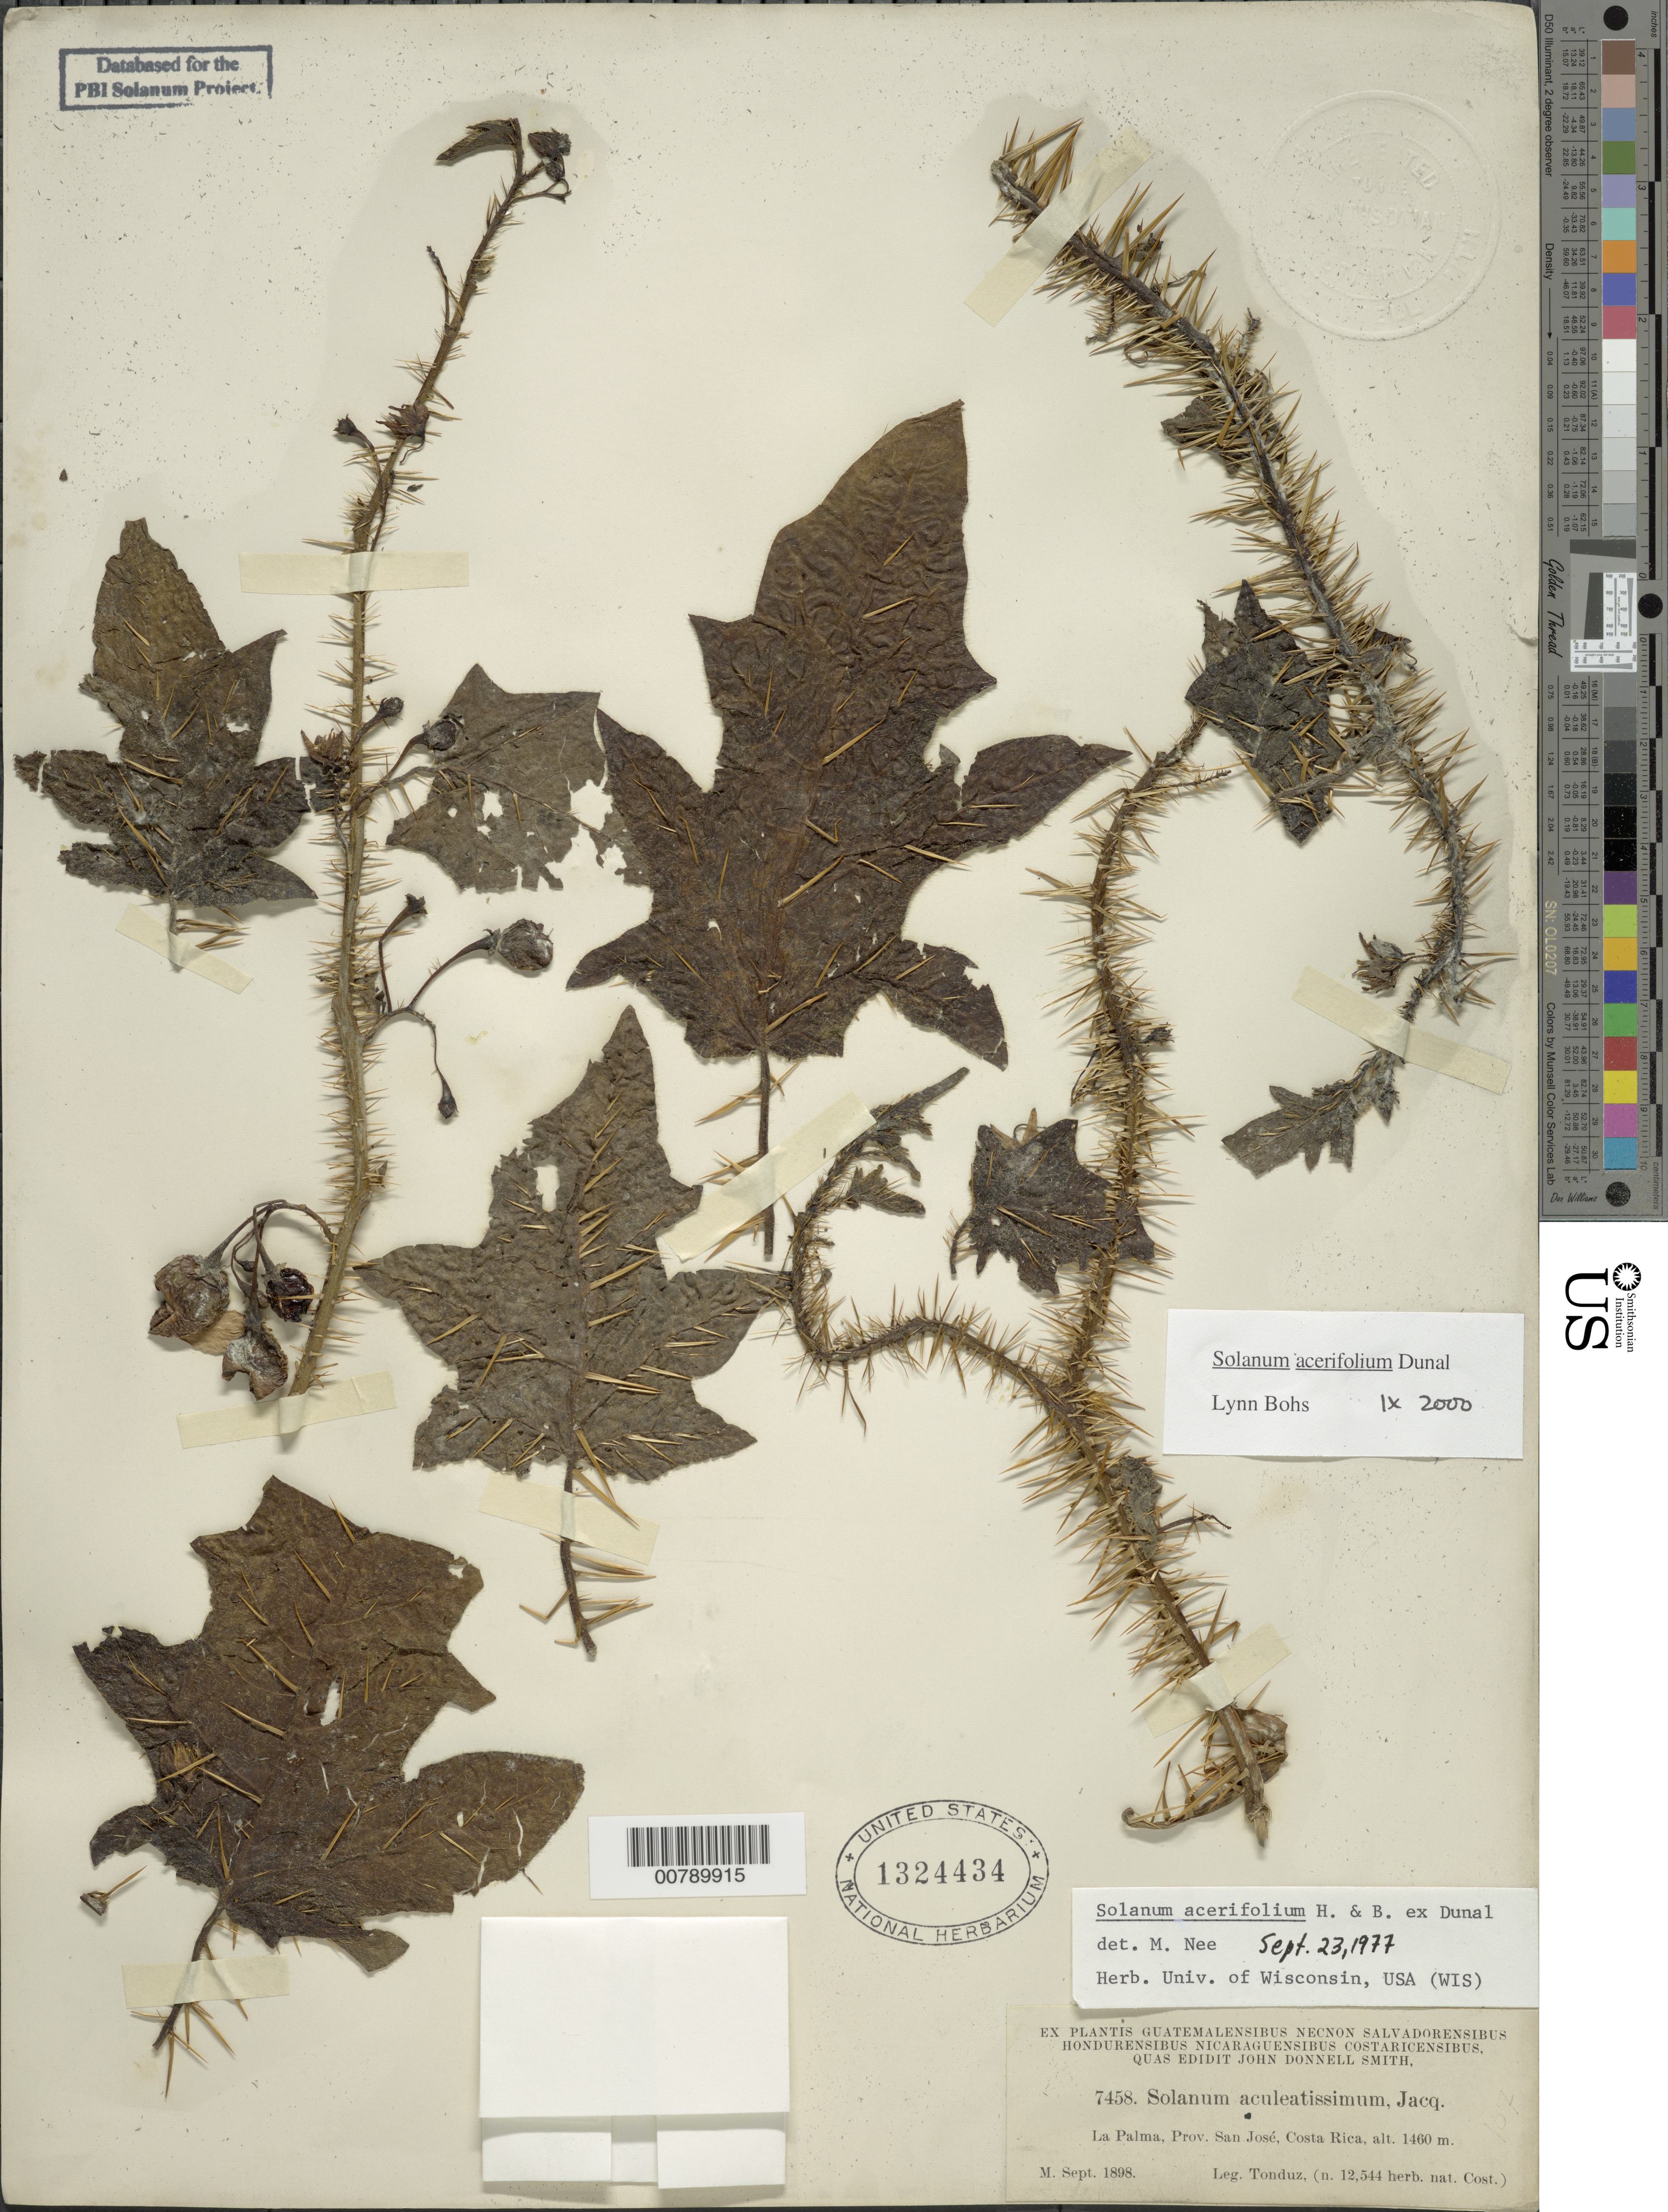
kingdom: Plantae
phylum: Tracheophyta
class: Magnoliopsida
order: Solanales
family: Solanaceae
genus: Solanum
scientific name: Solanum acerifolium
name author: Humb. & Bonpl. ex Dunal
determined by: Bohs, L. A.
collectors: A. Tonduz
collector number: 7458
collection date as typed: Sep 1898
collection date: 1898-09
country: Costa Rica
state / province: San José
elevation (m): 1460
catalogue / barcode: US 1324434